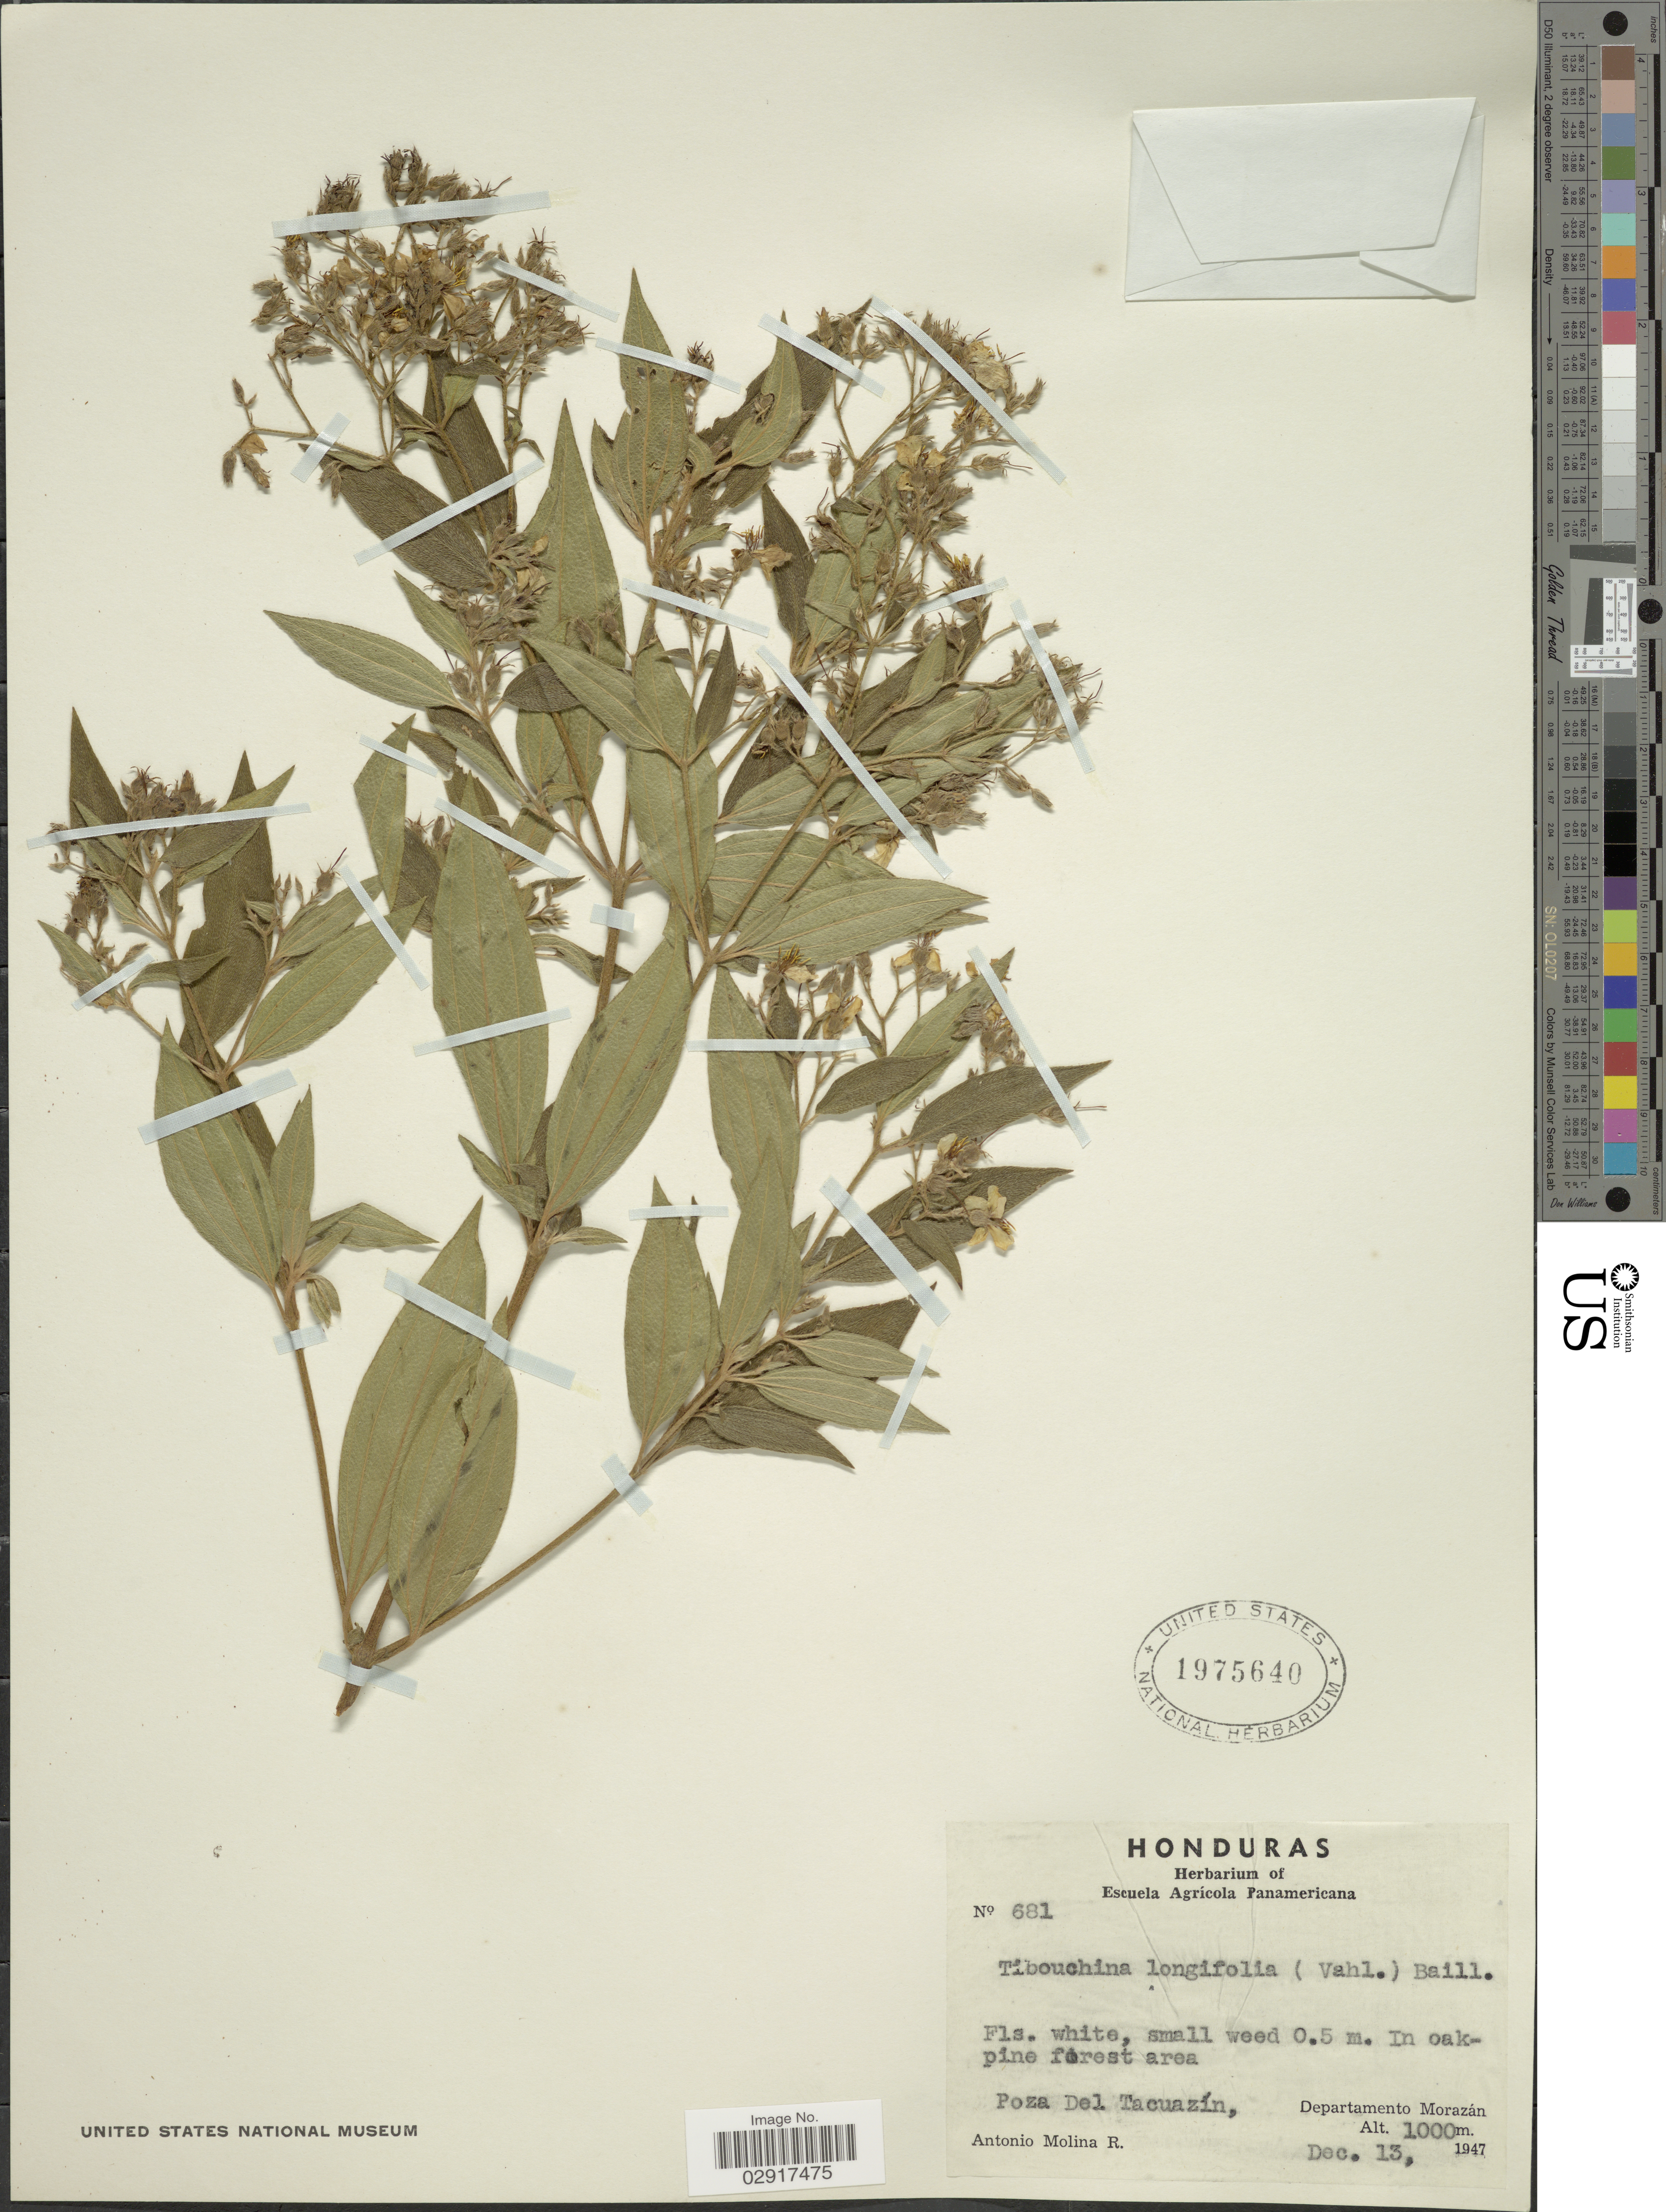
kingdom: Plantae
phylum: Tracheophyta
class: Magnoliopsida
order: Myrtales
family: Melastomataceae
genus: Chaetogastra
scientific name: Chaetogastra longifolia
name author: (Vahl) DC.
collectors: A. Molina R.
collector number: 681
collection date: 1947-12-13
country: Honduras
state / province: Fco. Morazán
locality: Poza Del Tacuazín, Departamento Morazán.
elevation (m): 1000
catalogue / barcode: US 1975640